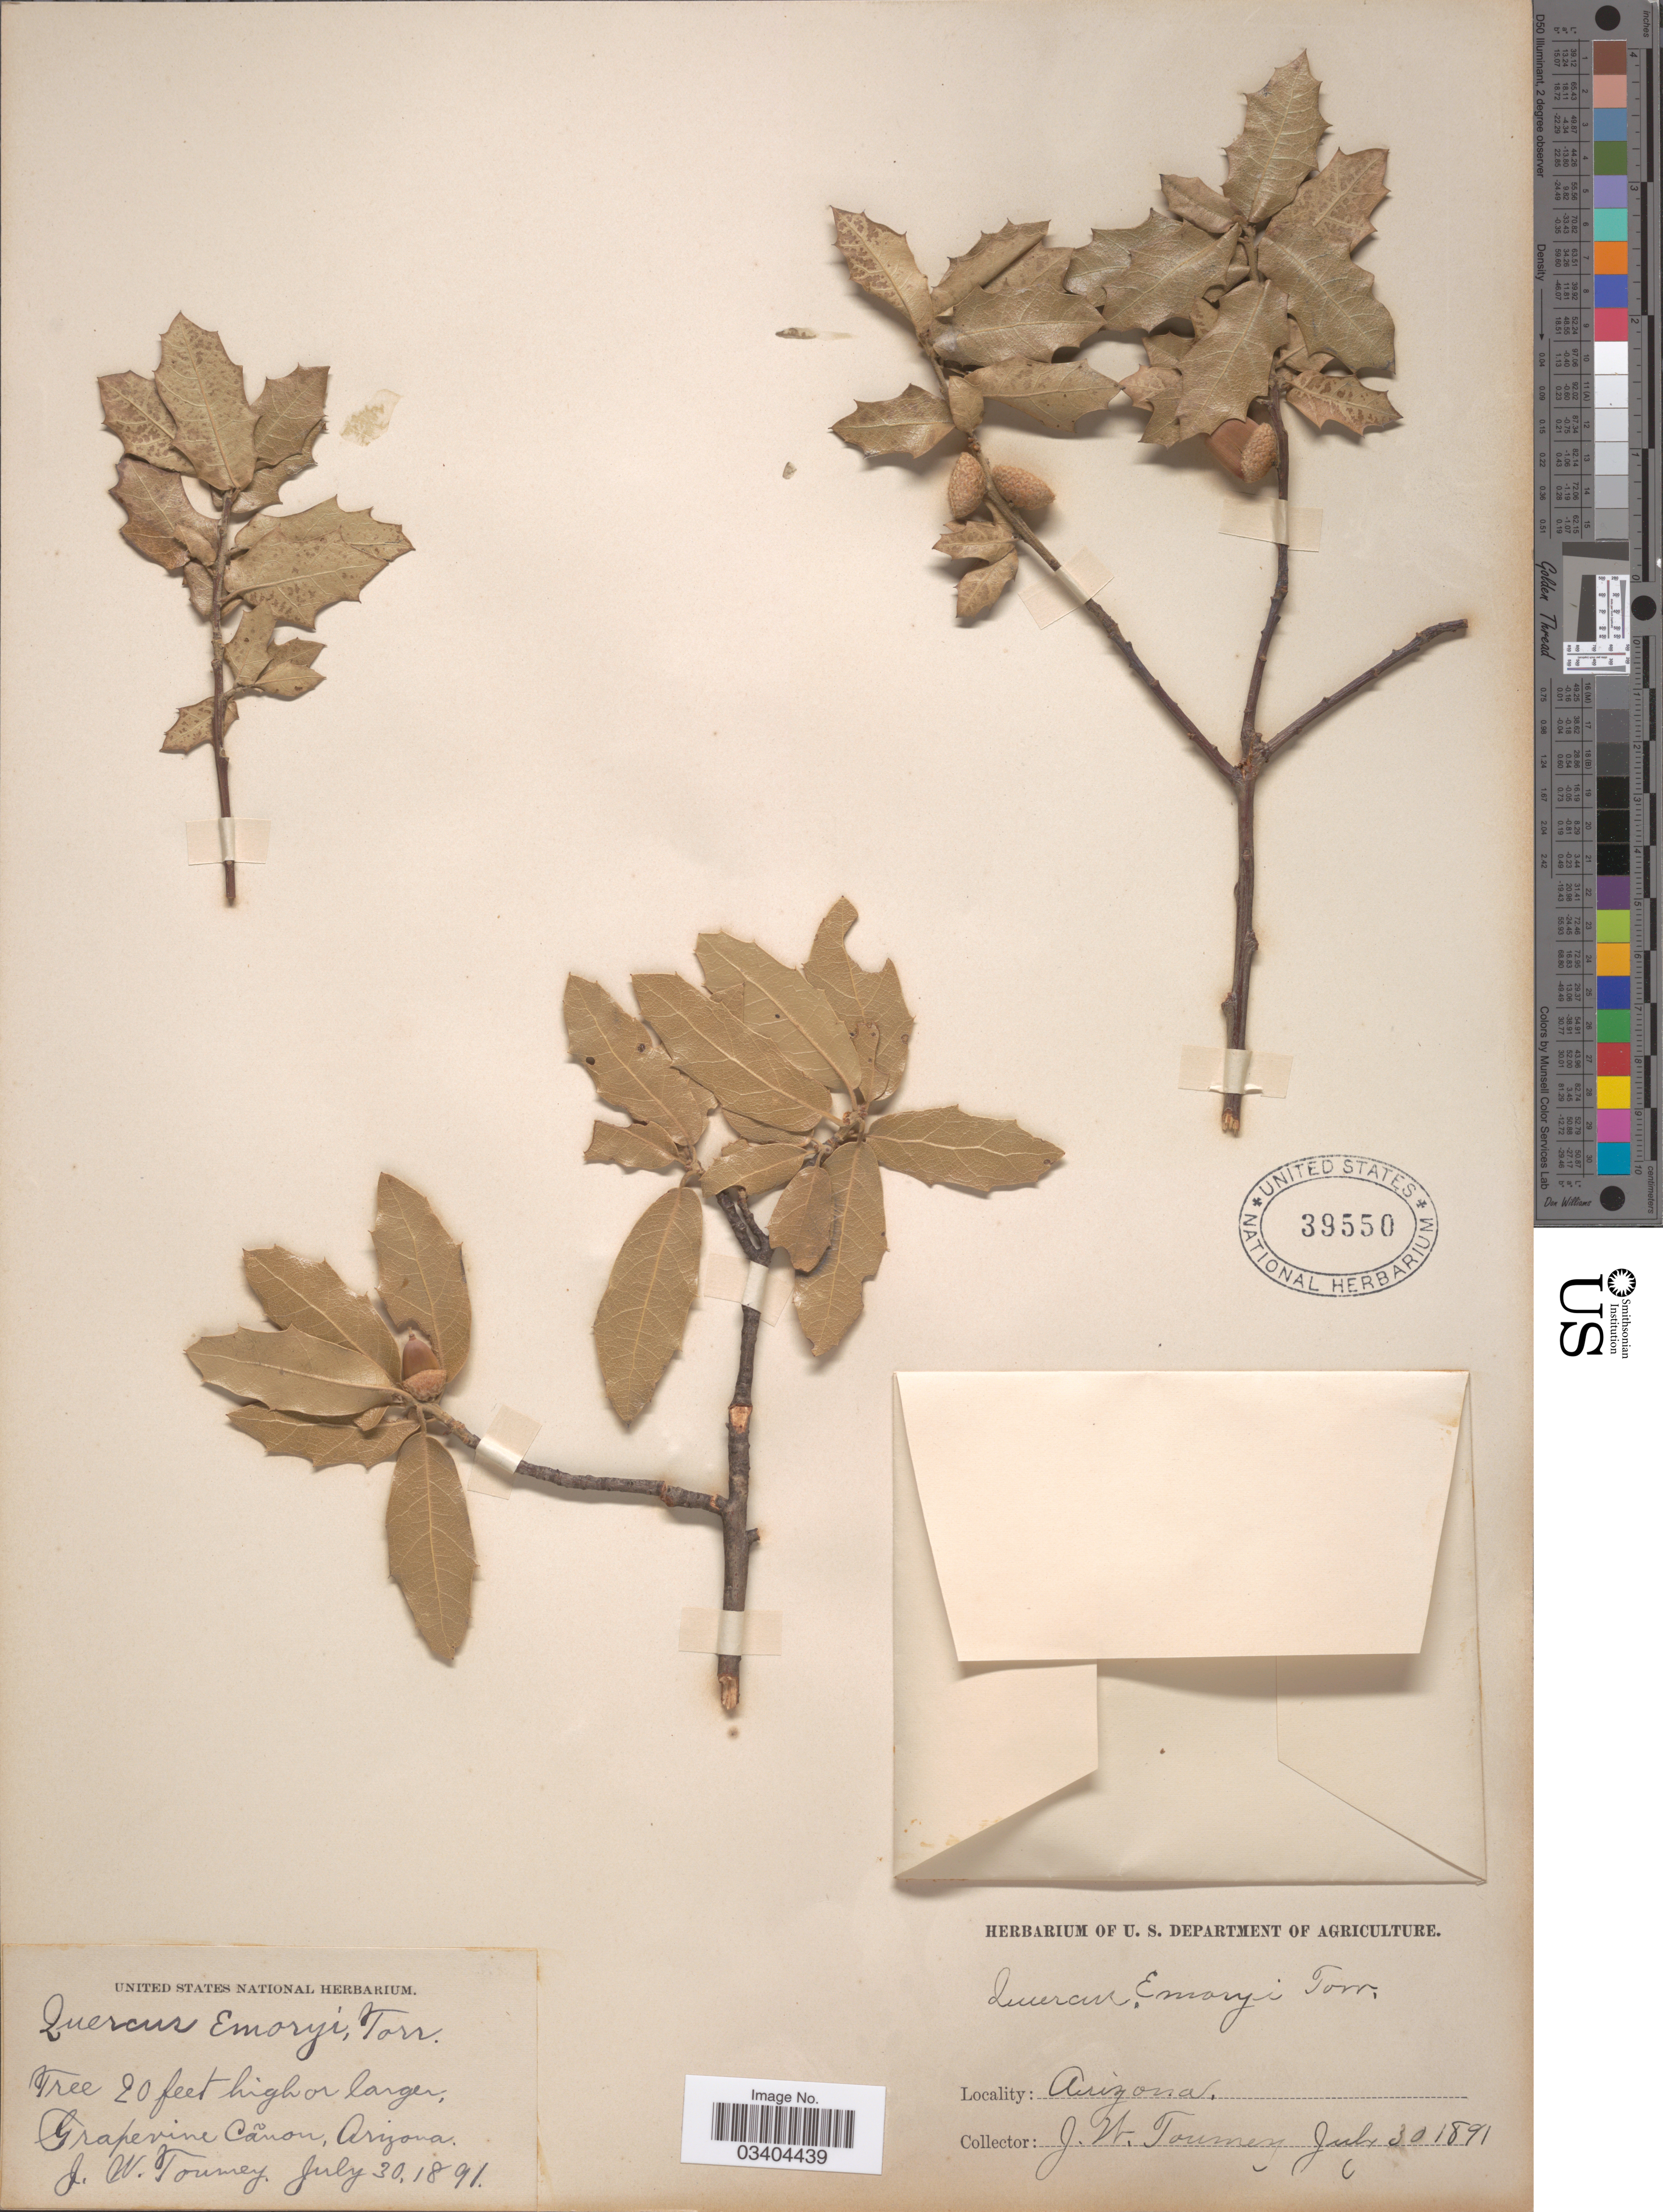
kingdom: Plantae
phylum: Tracheophyta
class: Magnoliopsida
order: Fagales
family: Fagaceae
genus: Quercus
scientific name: Quercus emoryi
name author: Torr. in Emory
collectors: J. W. Toumey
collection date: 1891-07-30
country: United States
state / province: Arizona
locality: Grapevine Cañon.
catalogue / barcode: US 39550